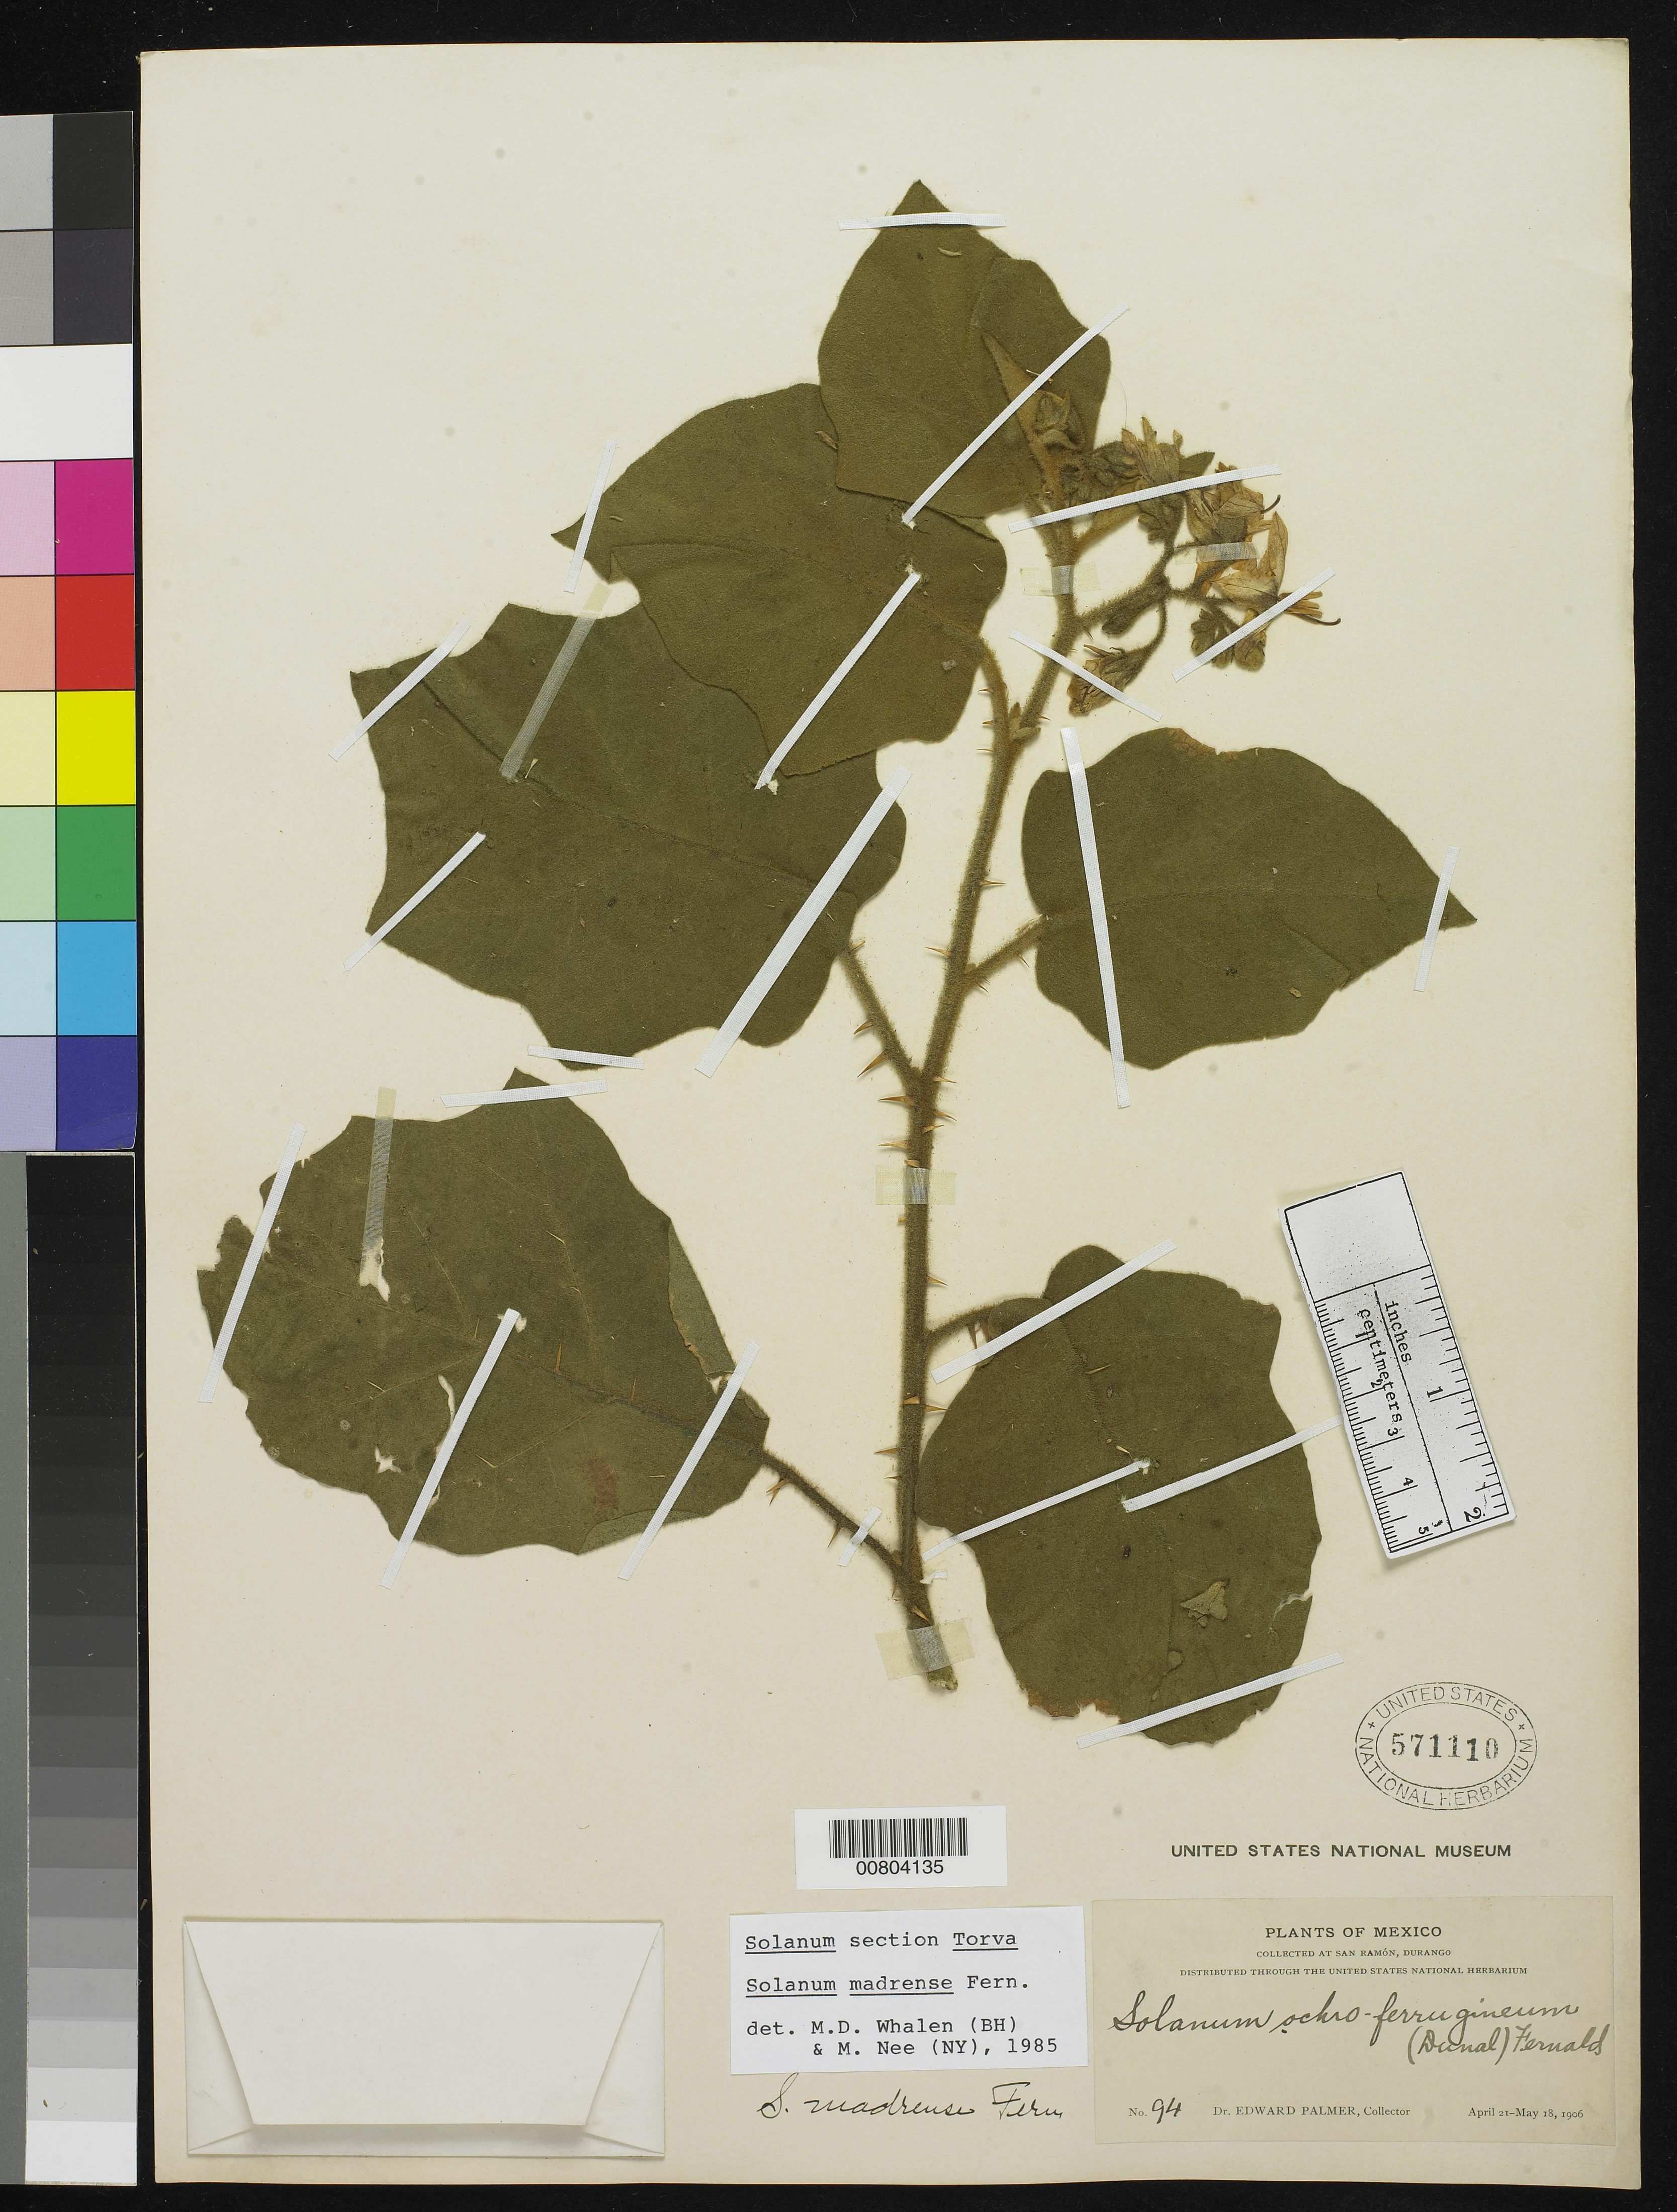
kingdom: Plantae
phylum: Tracheophyta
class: Magnoliopsida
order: Solanales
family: Solanaceae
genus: Solanum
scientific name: Solanum madrense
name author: Fernald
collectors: E. Palmer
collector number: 94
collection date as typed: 21 Apr 1906 to 18 May 1906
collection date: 1906-04-21/1906-05-18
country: Mexico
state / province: Durango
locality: San Ramón, Durango.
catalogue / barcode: US 571110